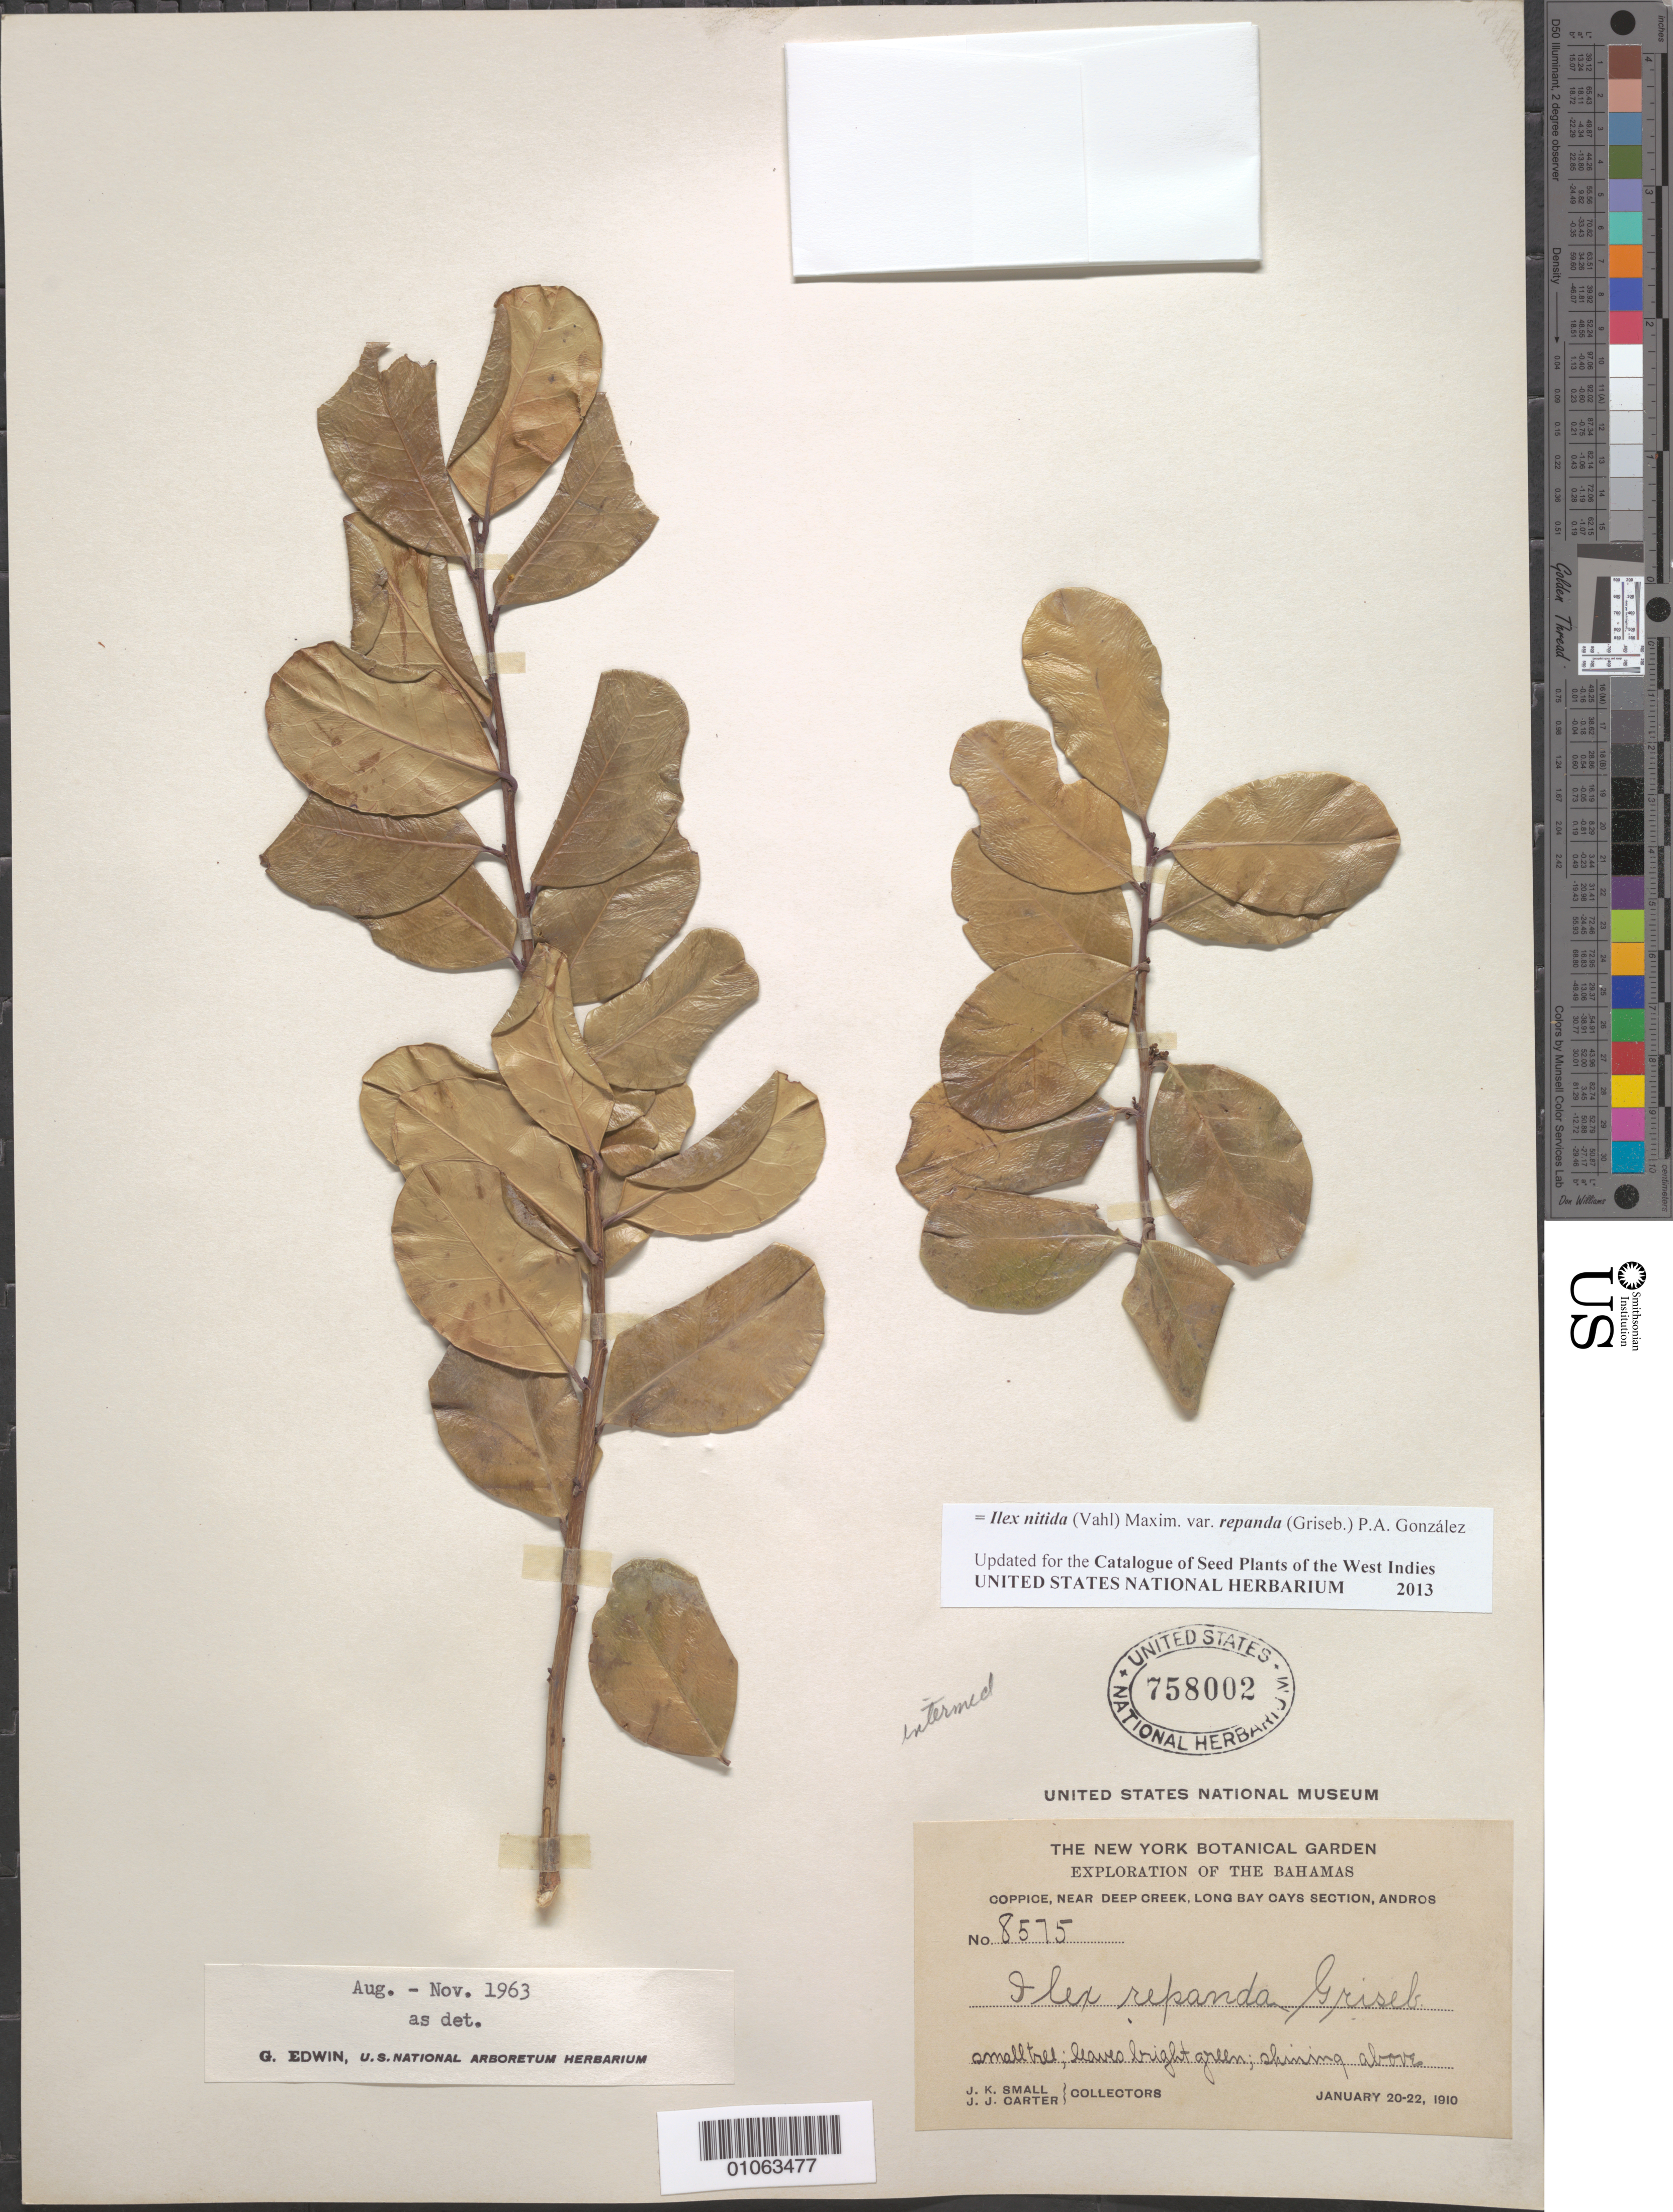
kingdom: Plantae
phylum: Tracheophyta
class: Magnoliopsida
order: Aquifoliales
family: Aquifoliaceae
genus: Ilex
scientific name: Ilex nitida var. repanda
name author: (Griseb.) P. A. González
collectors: J. Small & J. J. Carter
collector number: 8575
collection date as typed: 20 Jan 1910 to 22 Jan 1910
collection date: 1910-01-20/1910-01-22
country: Bahamas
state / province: North Andros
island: Andros I.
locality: Coppice near deep creek, Long bay Cays.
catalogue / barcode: US 758002